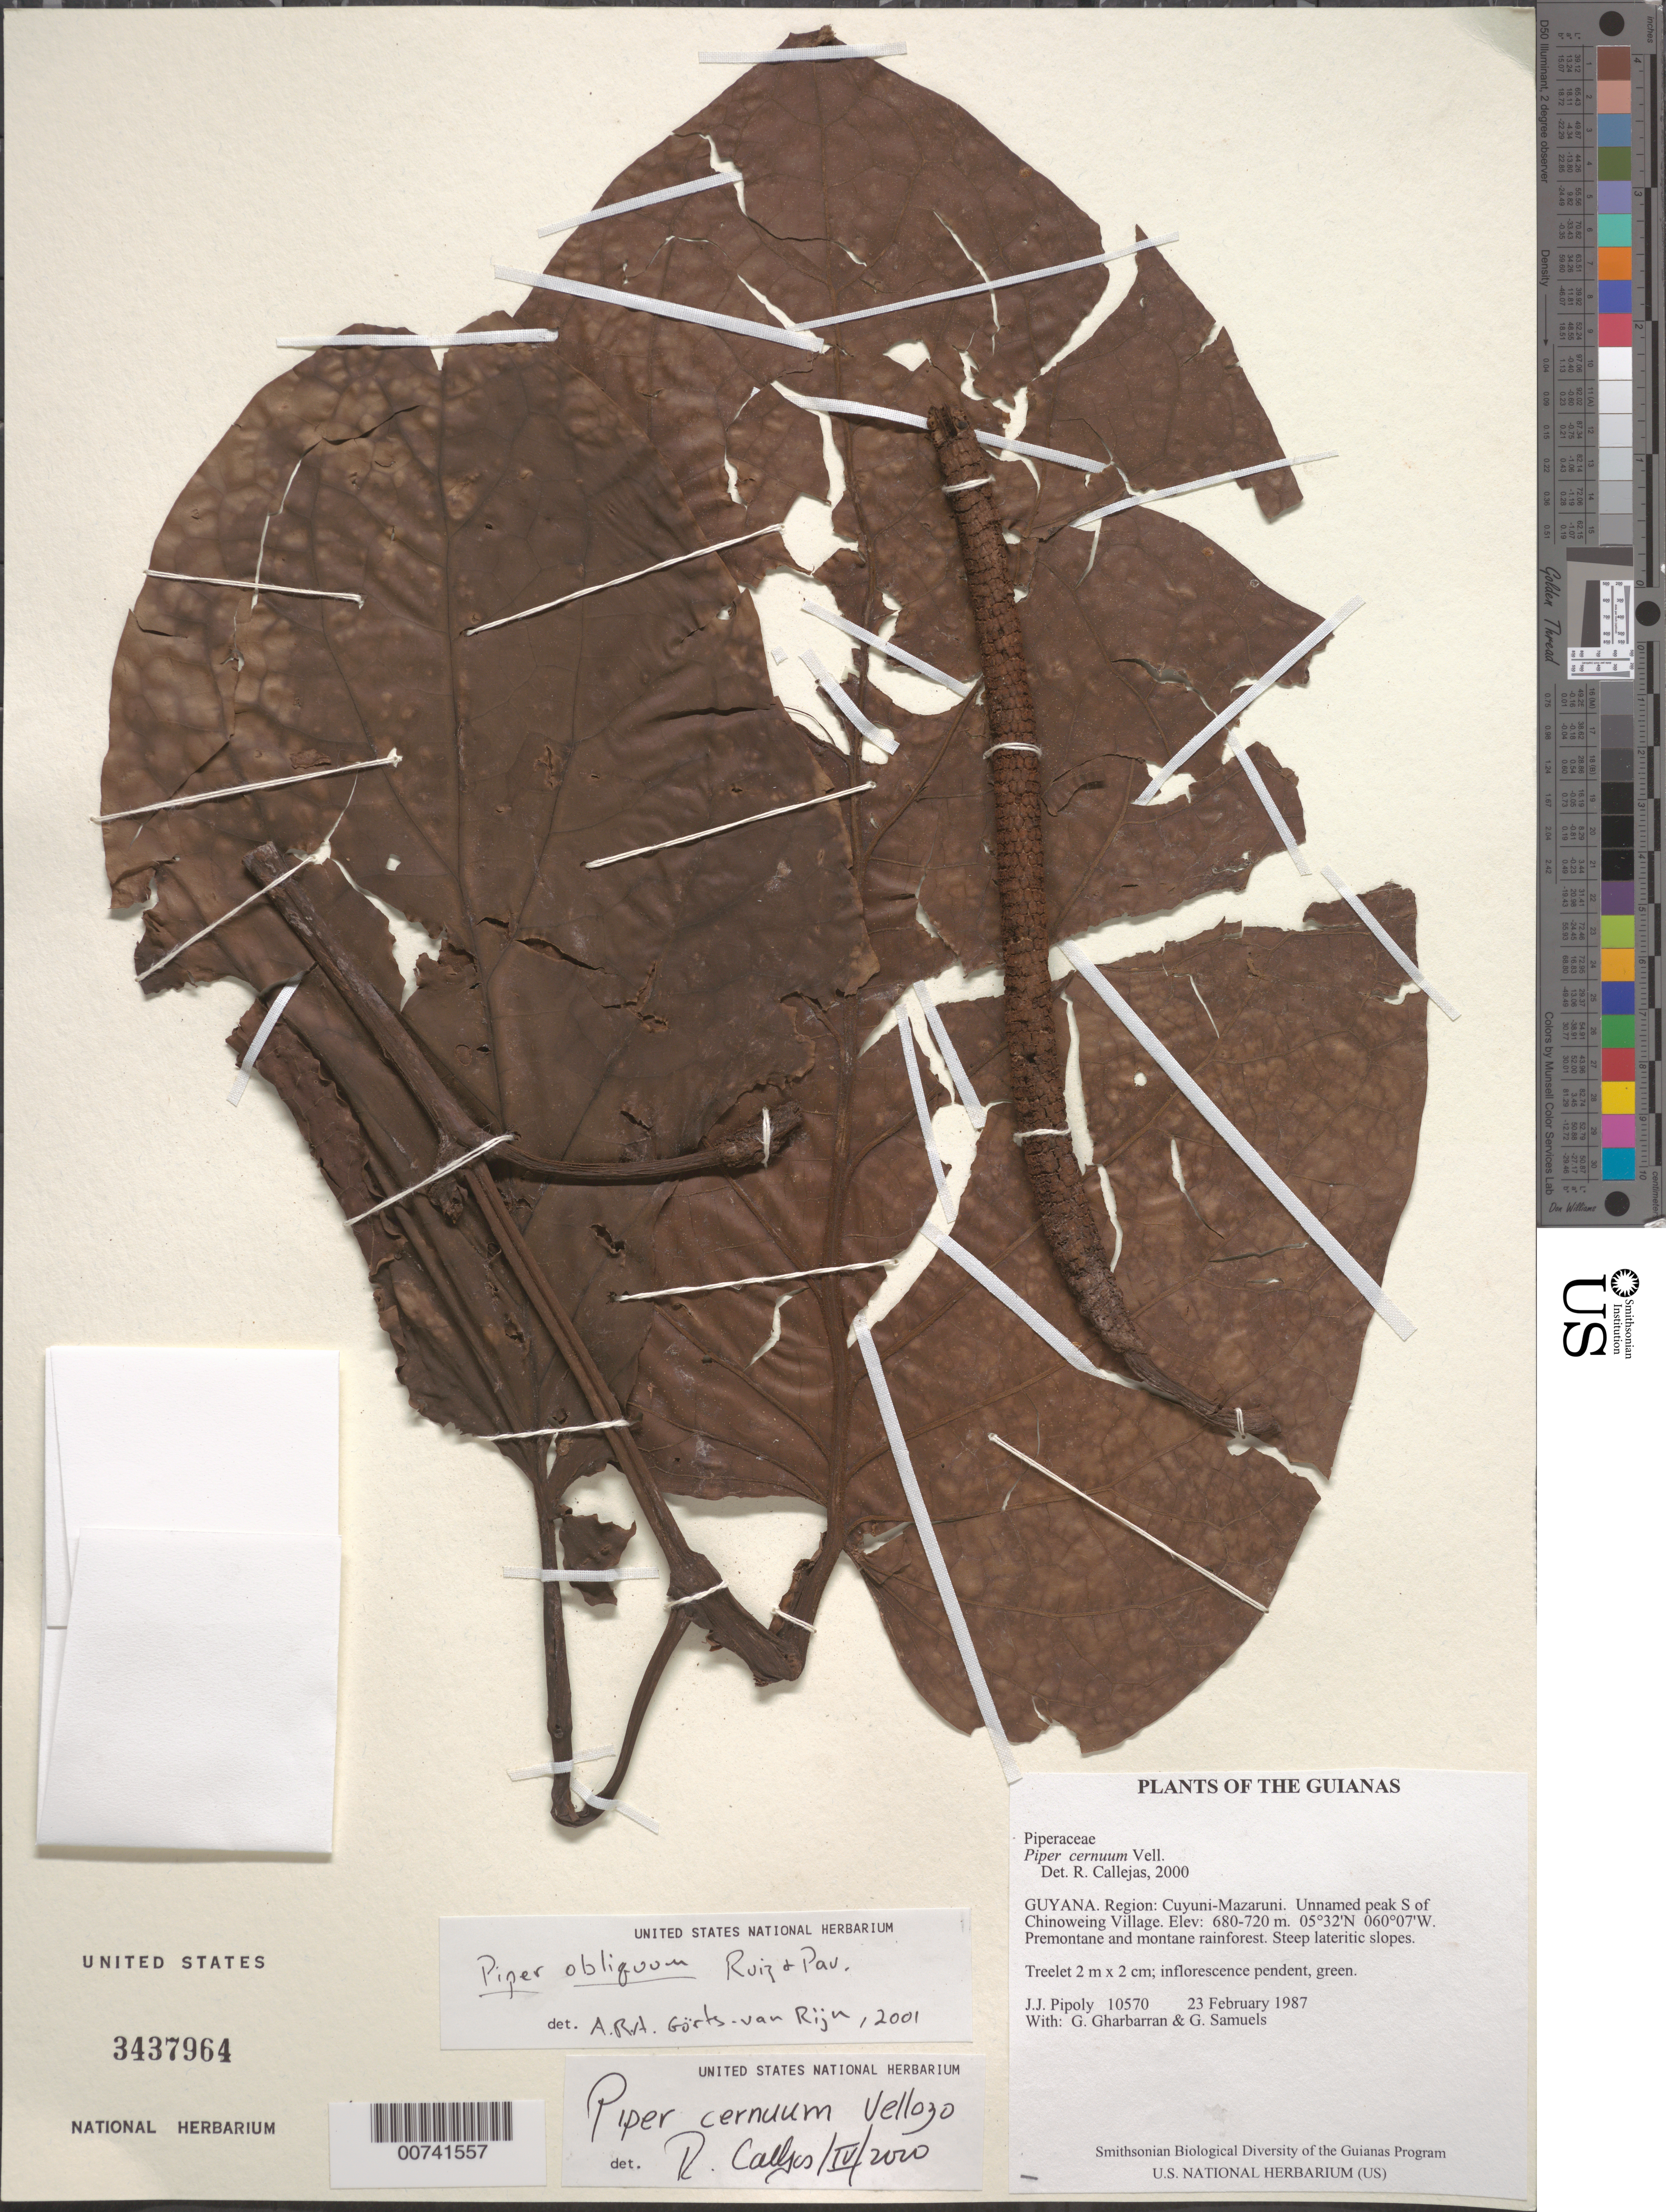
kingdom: Plantae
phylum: Tracheophyta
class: Magnoliopsida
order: Piperales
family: Piperaceae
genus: Piper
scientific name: Piper obliquum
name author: Ruiz & Pav.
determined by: Görts-van Rijn, A. R. A.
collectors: J. J. Pipoly, G. Gharbarran & G. Samuels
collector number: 10570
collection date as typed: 23 February 1987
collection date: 1987-02-23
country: Guyana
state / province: Cuyuni-Mazaruni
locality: Unnamed peak S of Chinoweing Village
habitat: Premontane and montane rainforest. Steep lateritic slopes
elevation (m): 680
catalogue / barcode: US 3437964